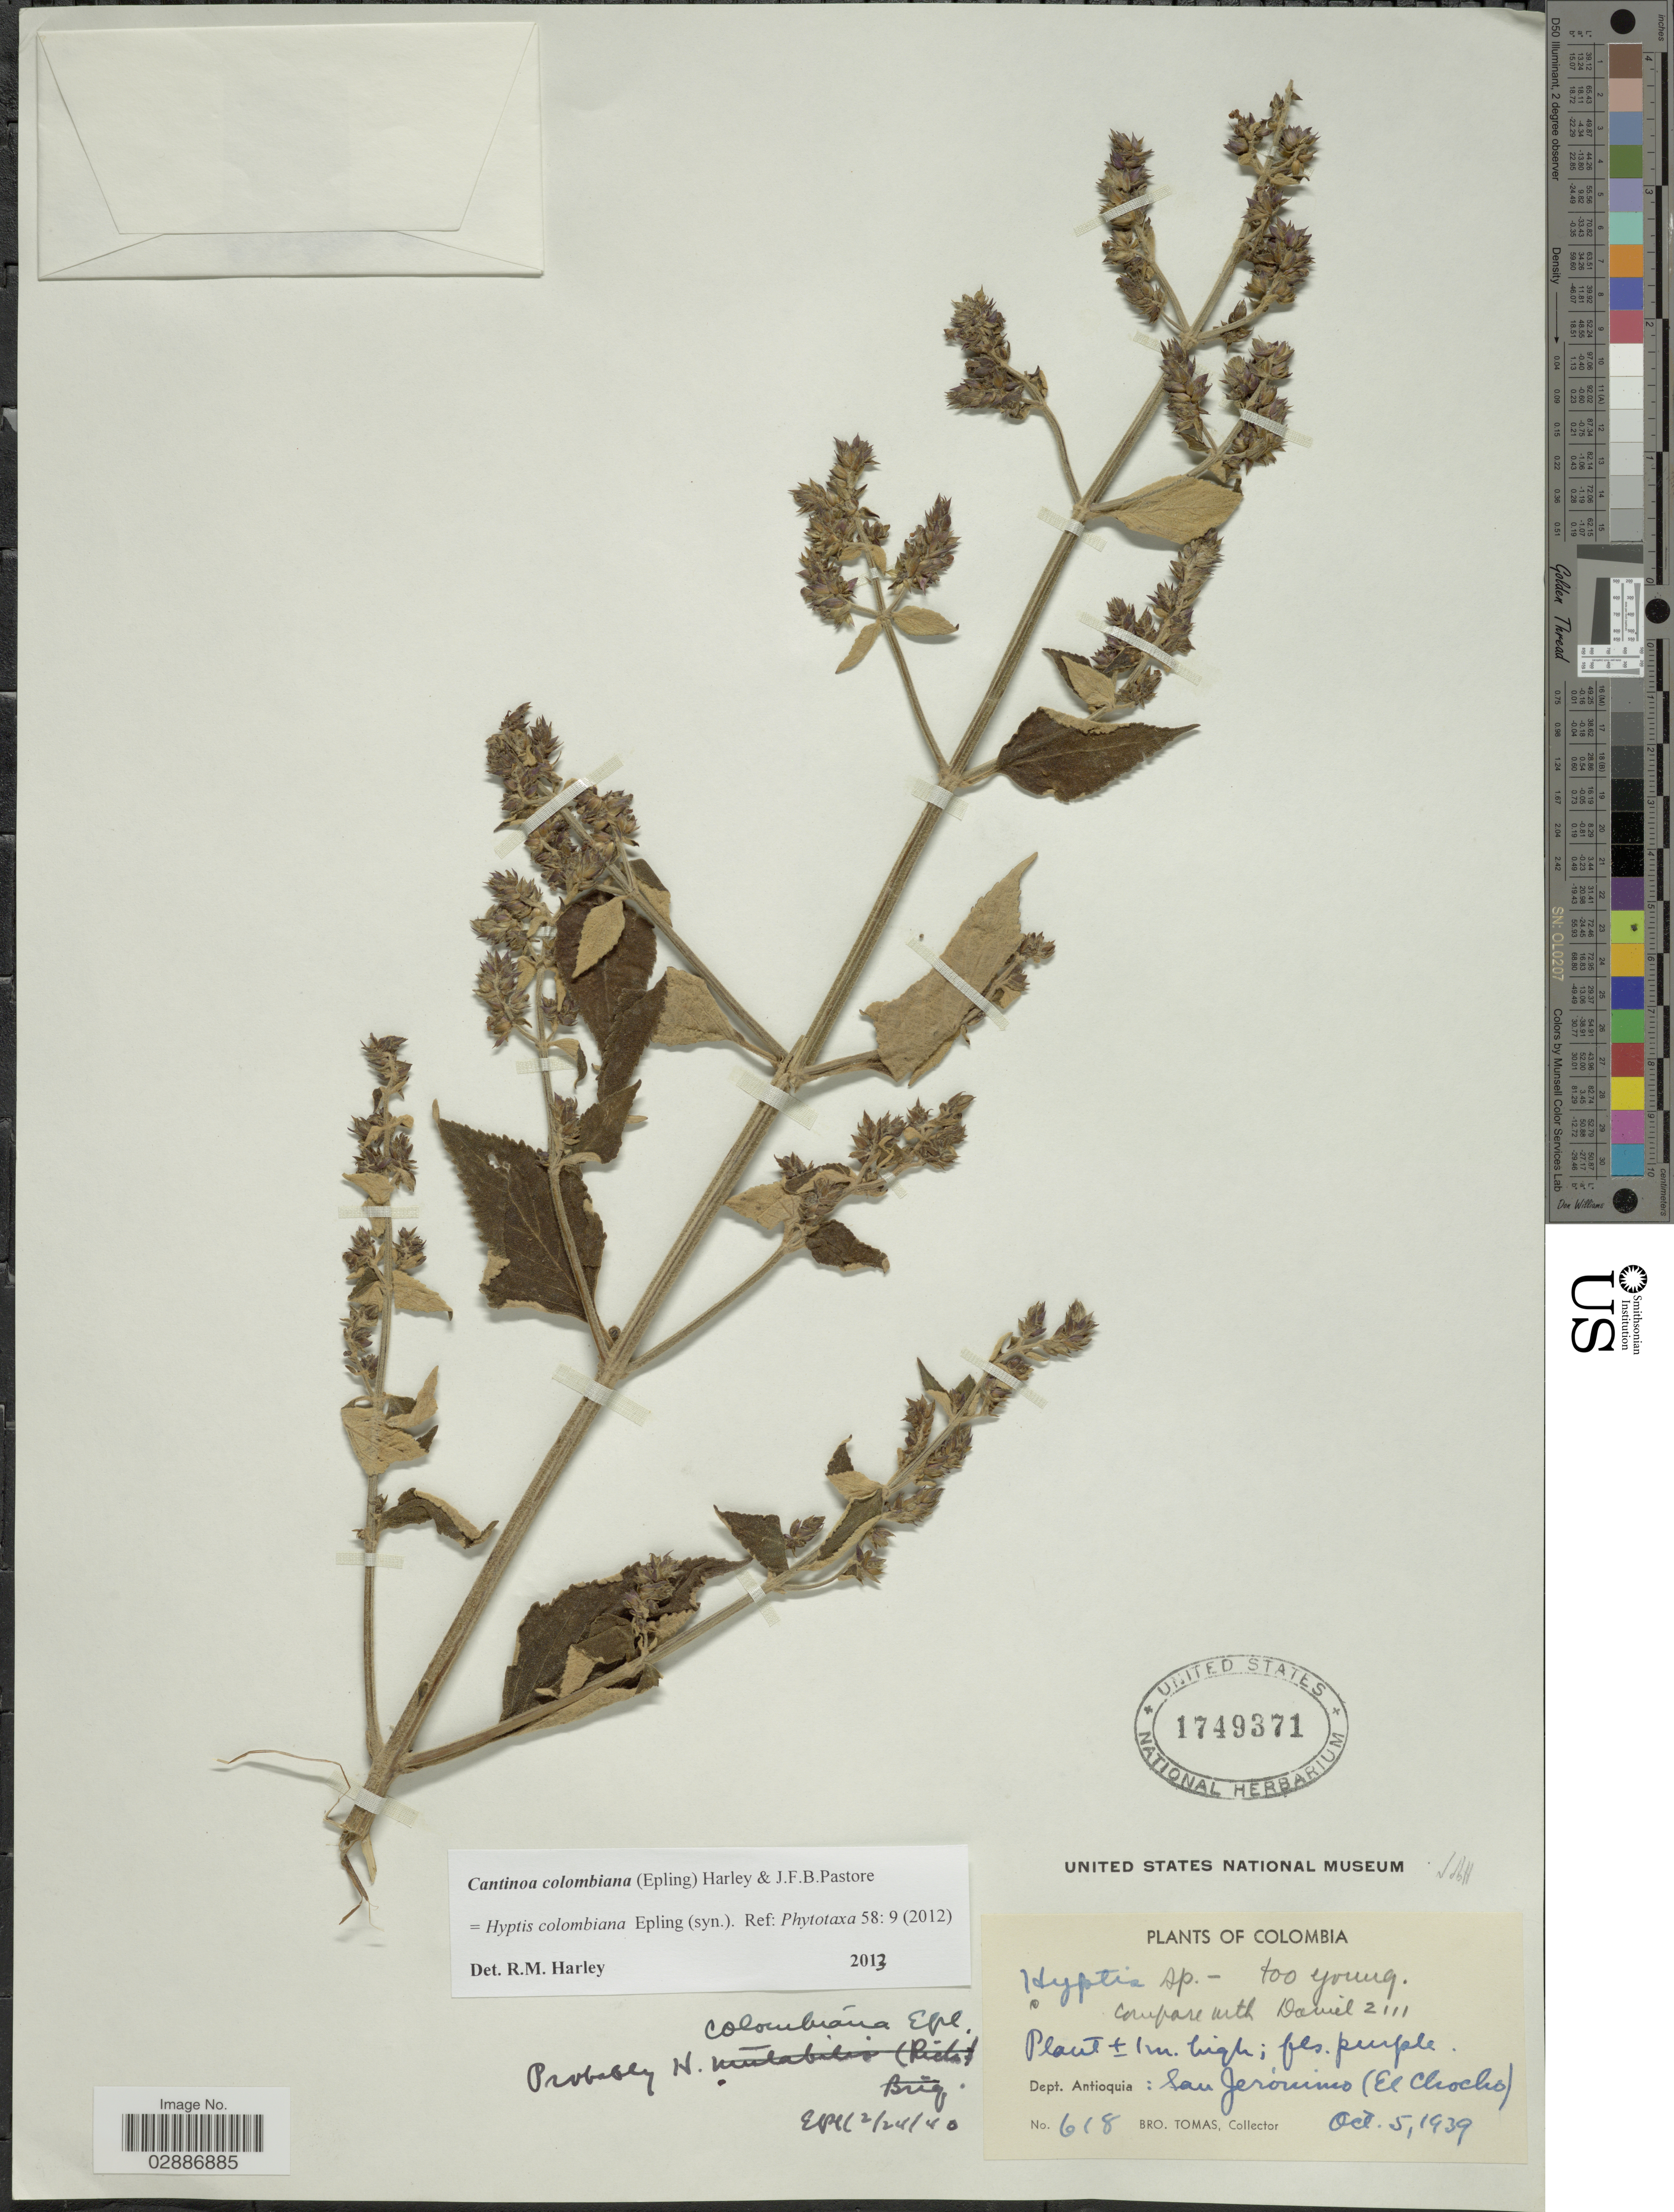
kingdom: Plantae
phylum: Tracheophyta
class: Magnoliopsida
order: Lamiales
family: Lamiaceae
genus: Cantinoa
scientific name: Cantinoa colombiana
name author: (Epling) Harley & J.F.B. Pastore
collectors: B. Tomas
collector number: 618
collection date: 1939-10-05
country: Colombia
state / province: Antioquia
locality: Dept. Antioquia: San Gerónimo (El Choco).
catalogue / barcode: US 1749371